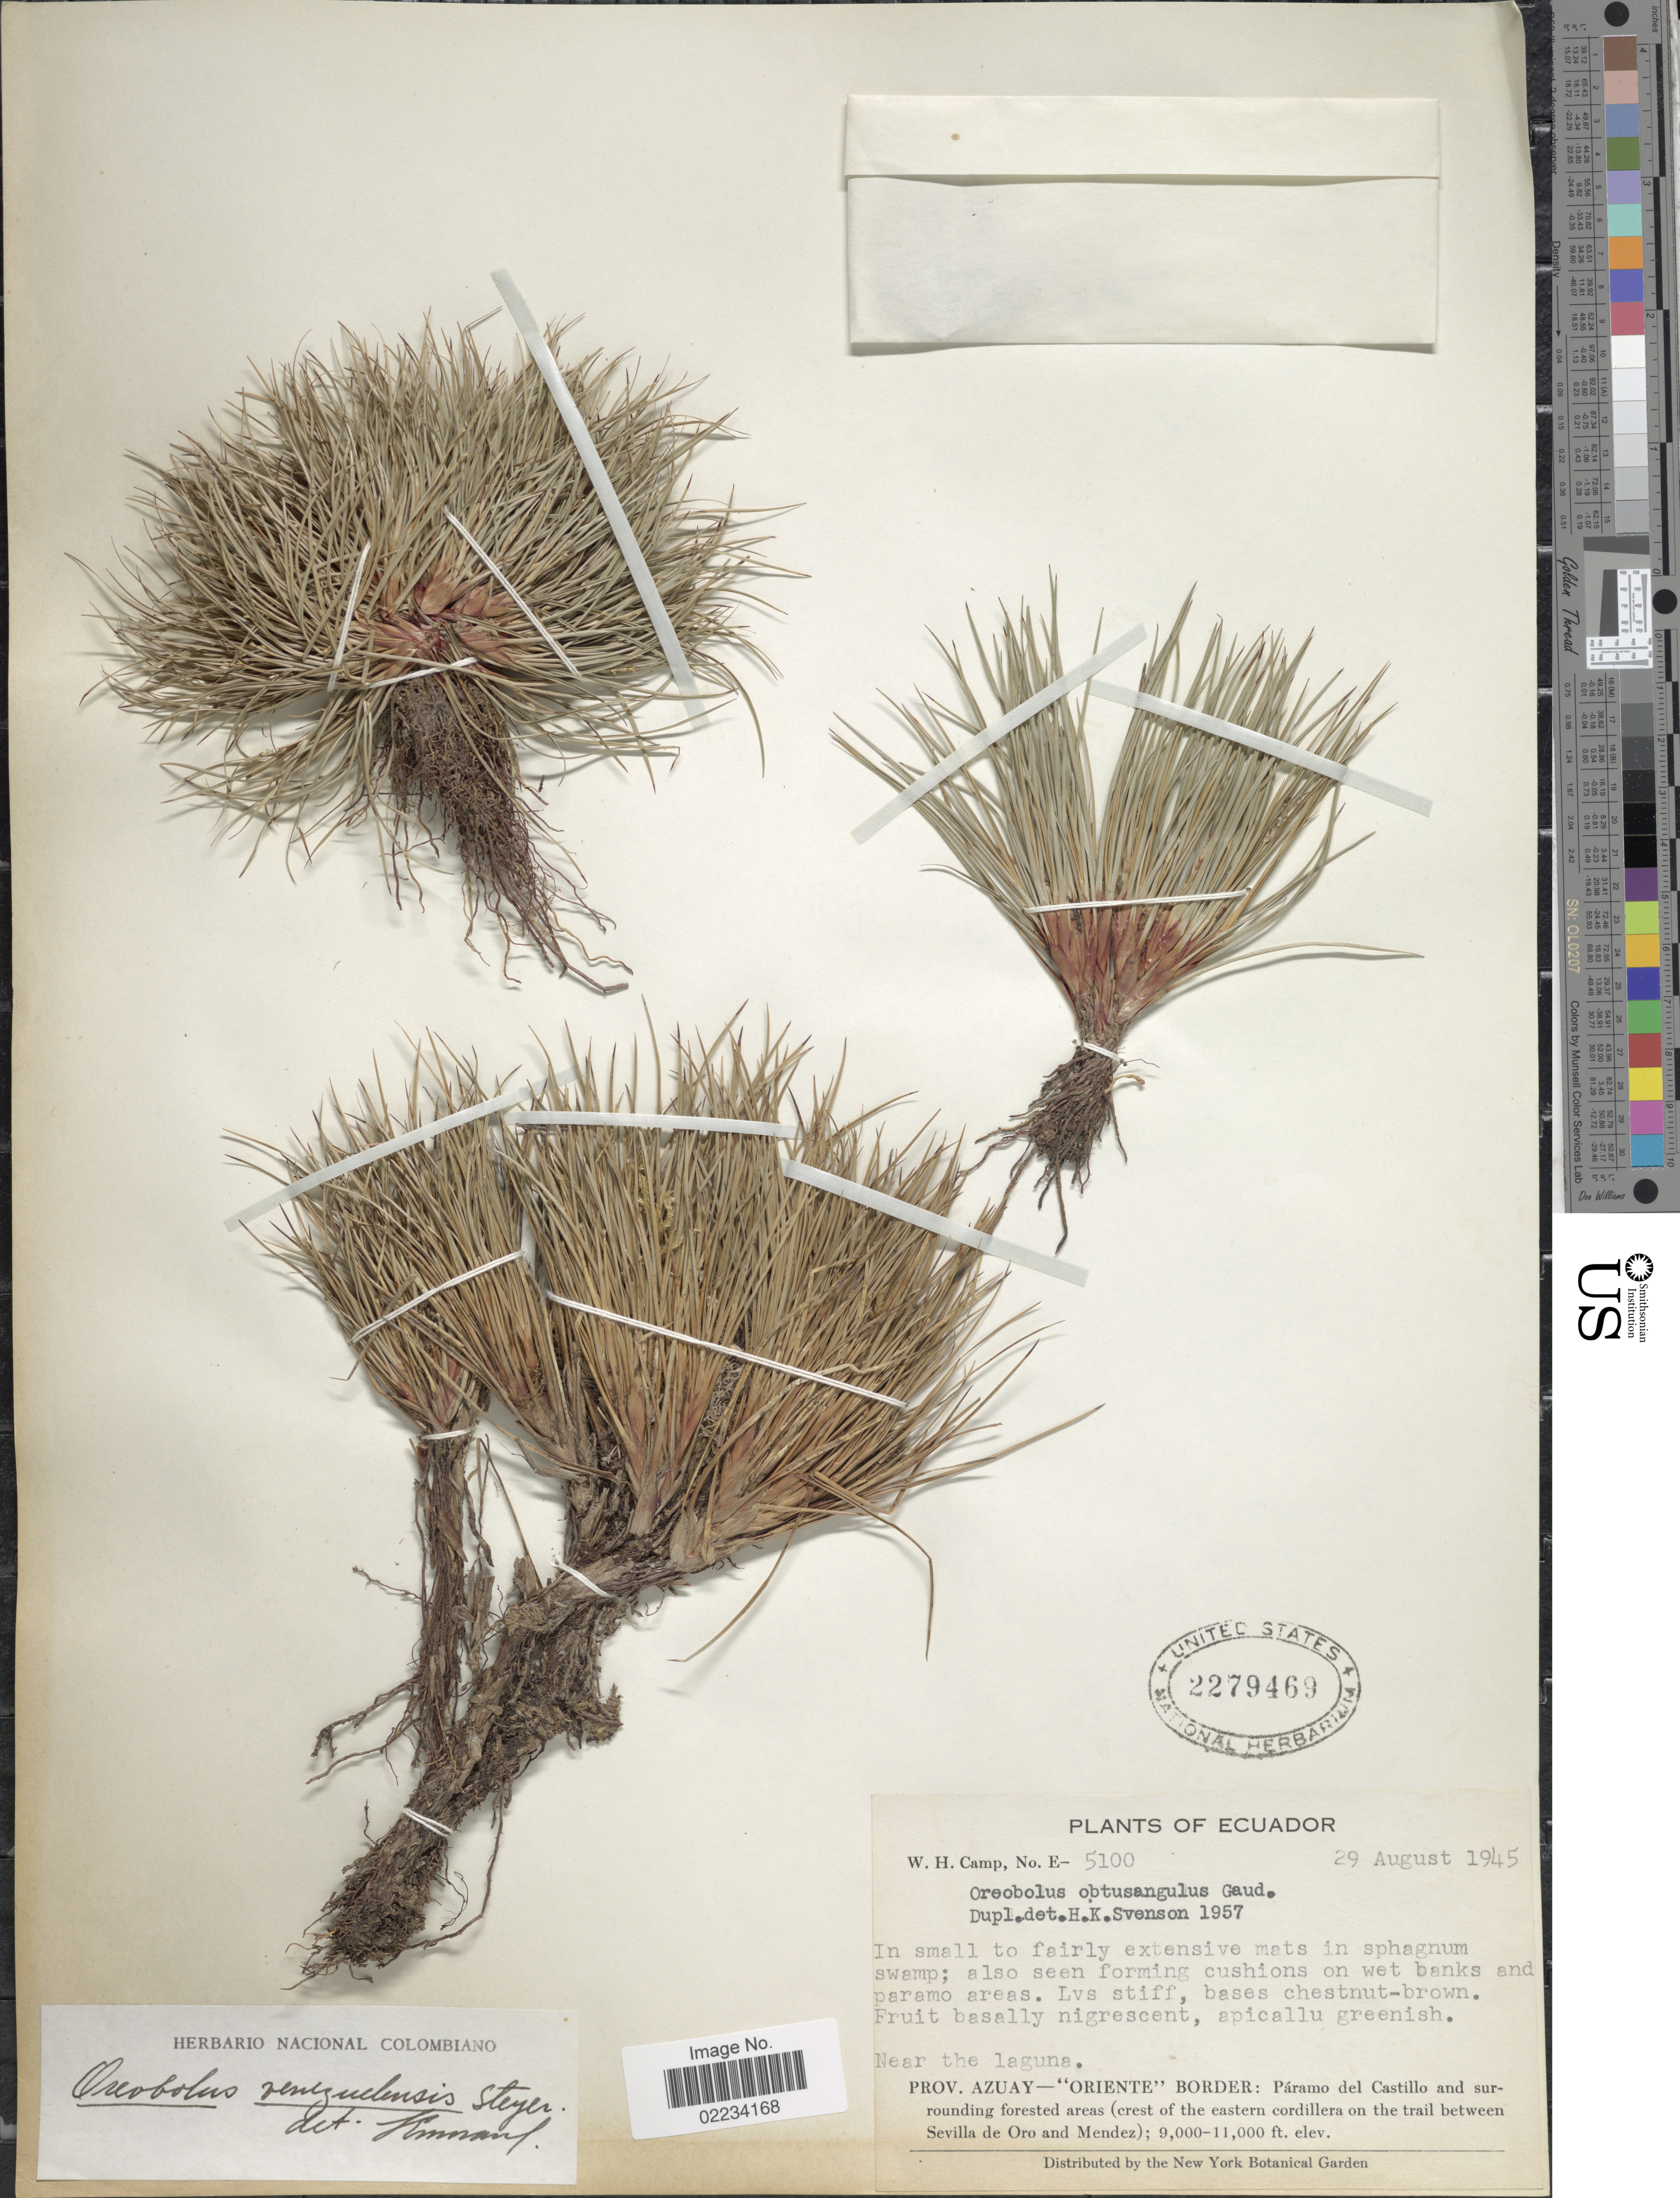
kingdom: Plantae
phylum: Tracheophyta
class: Liliopsida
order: Poales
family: Cyperaceae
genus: Oreobolus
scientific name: Oreobolus venezuelensis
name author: Steyerm.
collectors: W. H. Camp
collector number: E-5100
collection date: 1945-08-29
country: Ecuador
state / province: Azuay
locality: Near the laguna, 'Oriente' Border: Páramo del Castillo and surrounding forested areas (crest of the eastern cordillera on the trail between Sevilla de Oro and Mendez)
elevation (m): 2743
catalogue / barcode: US 2279469